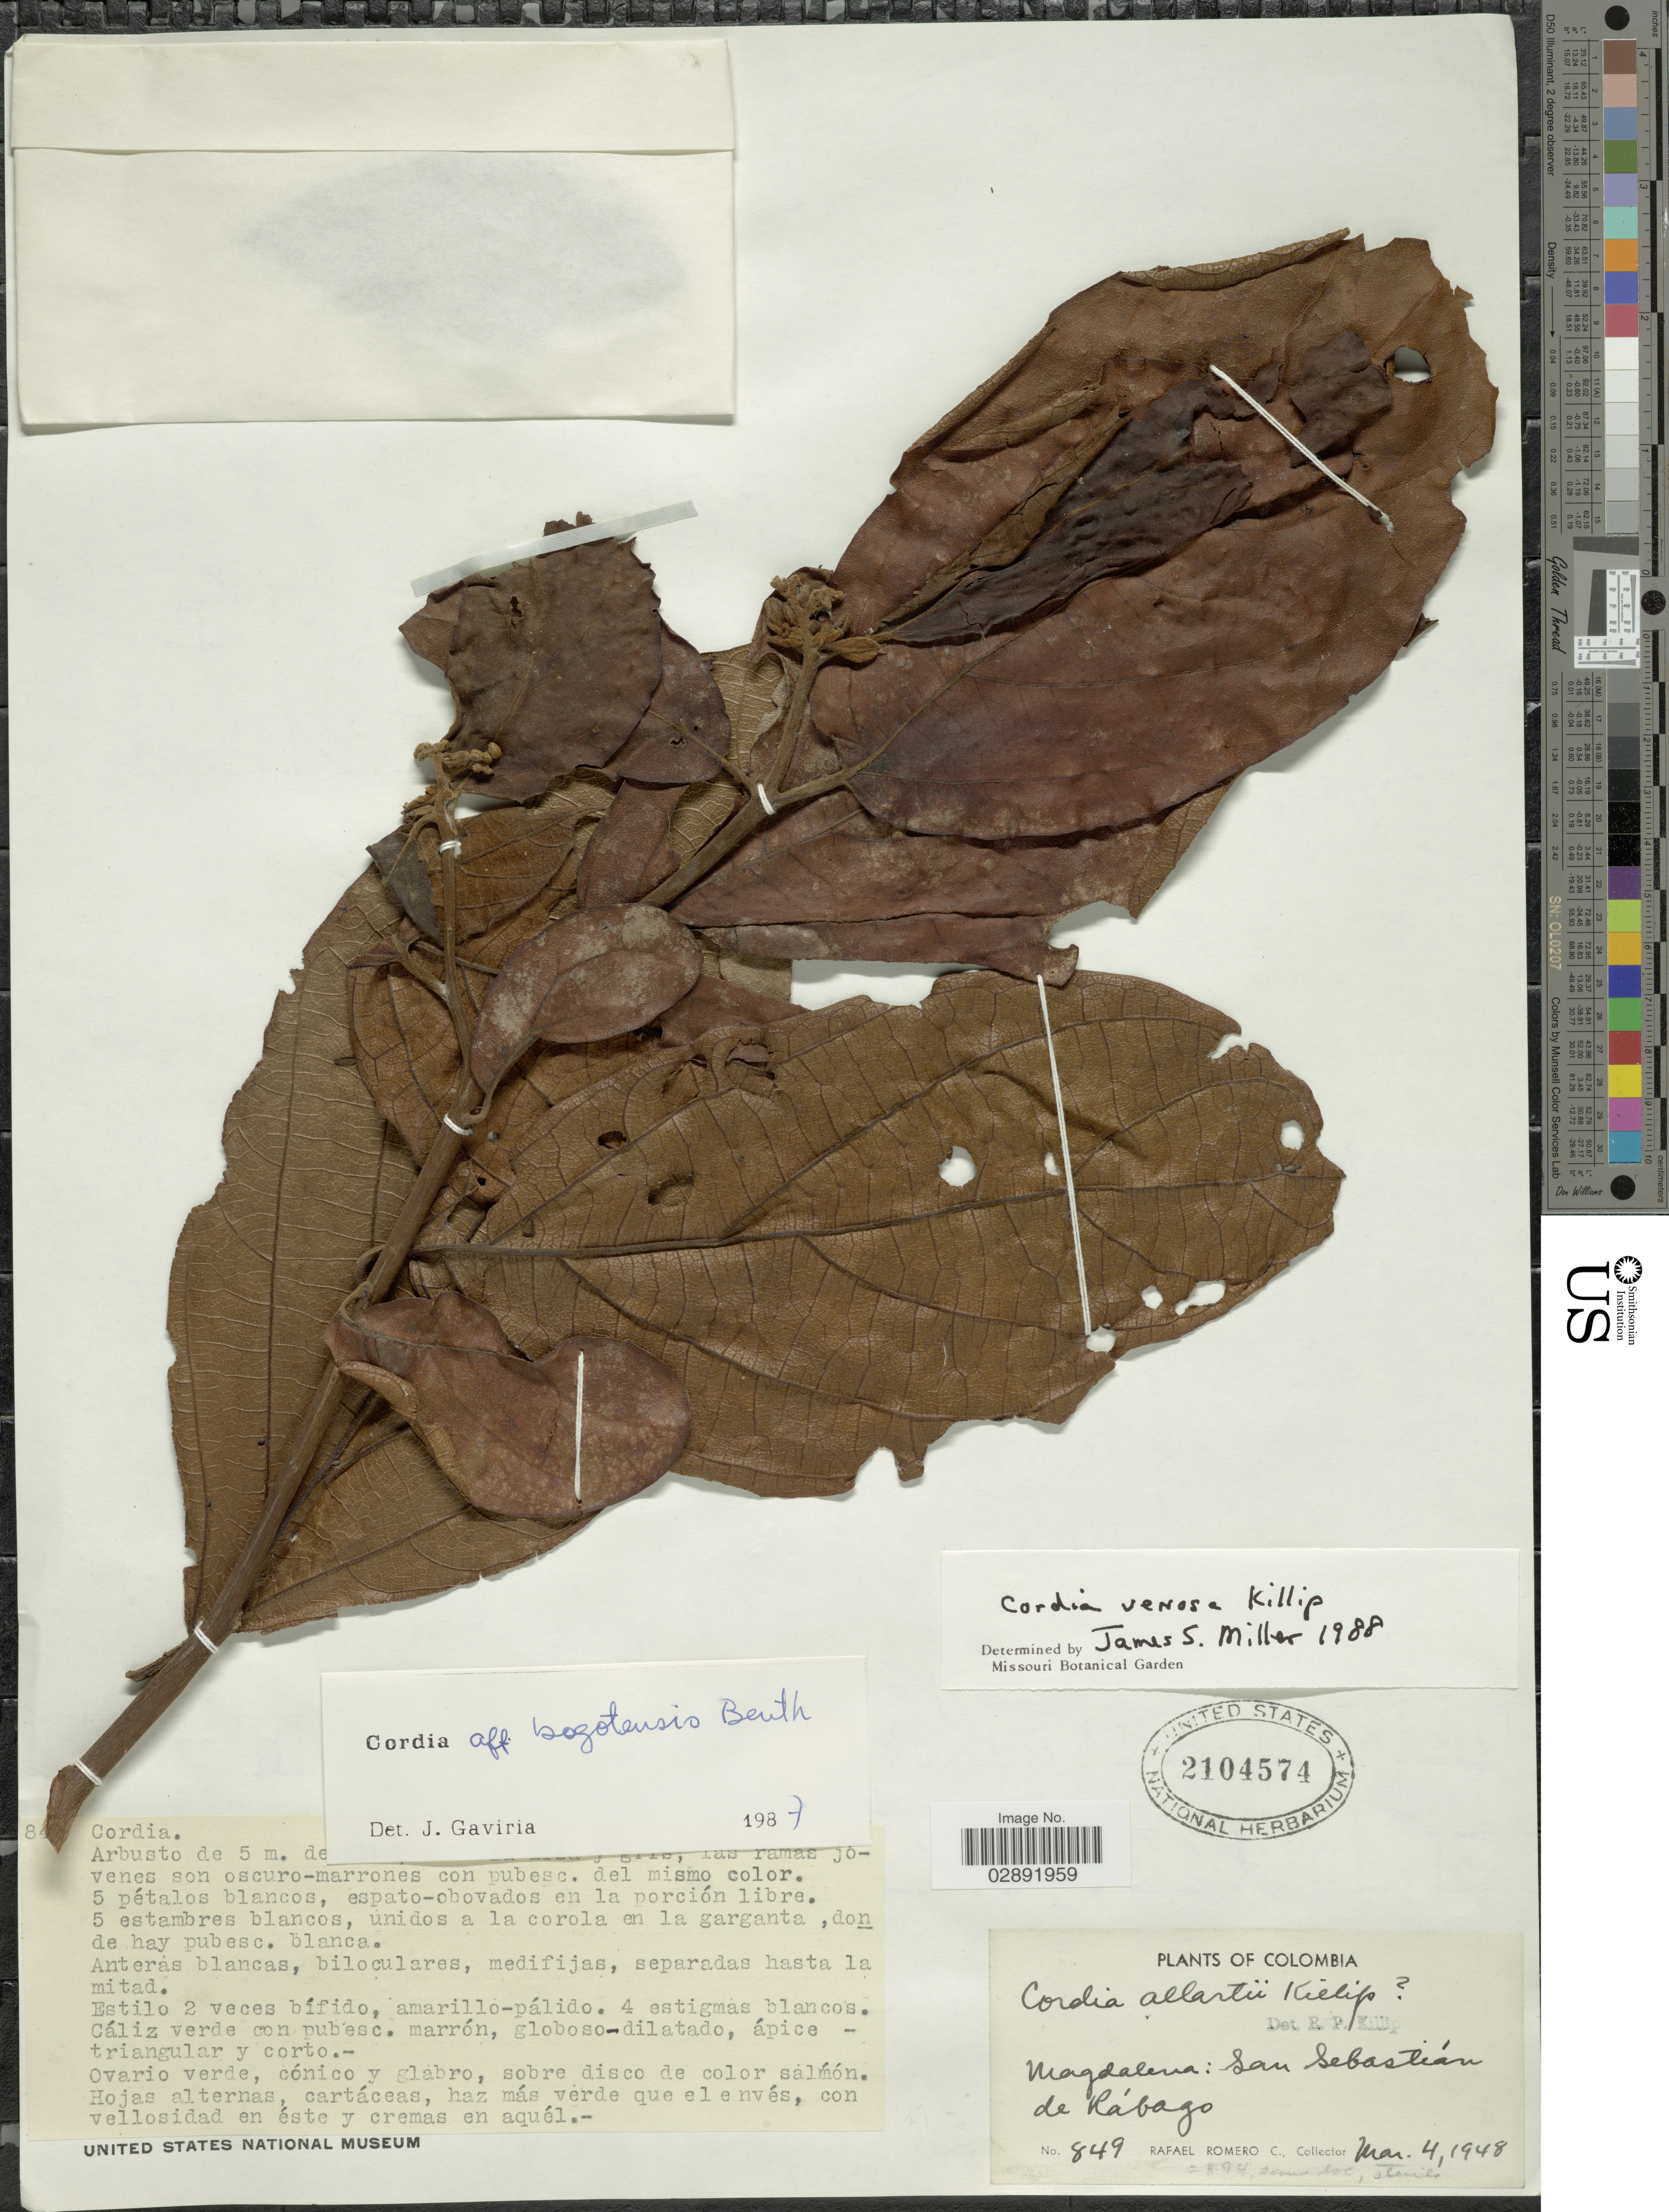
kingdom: Plantae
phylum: Tracheophyta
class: Magnoliopsida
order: Boraginales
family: Cordiaceae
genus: Cordia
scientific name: Cordia venosa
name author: Killip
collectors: R. Romero Castañeda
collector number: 849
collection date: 1948-03-04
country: Colombia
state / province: Magdalena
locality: San Sebastián de Rábago.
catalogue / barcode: US 2104574